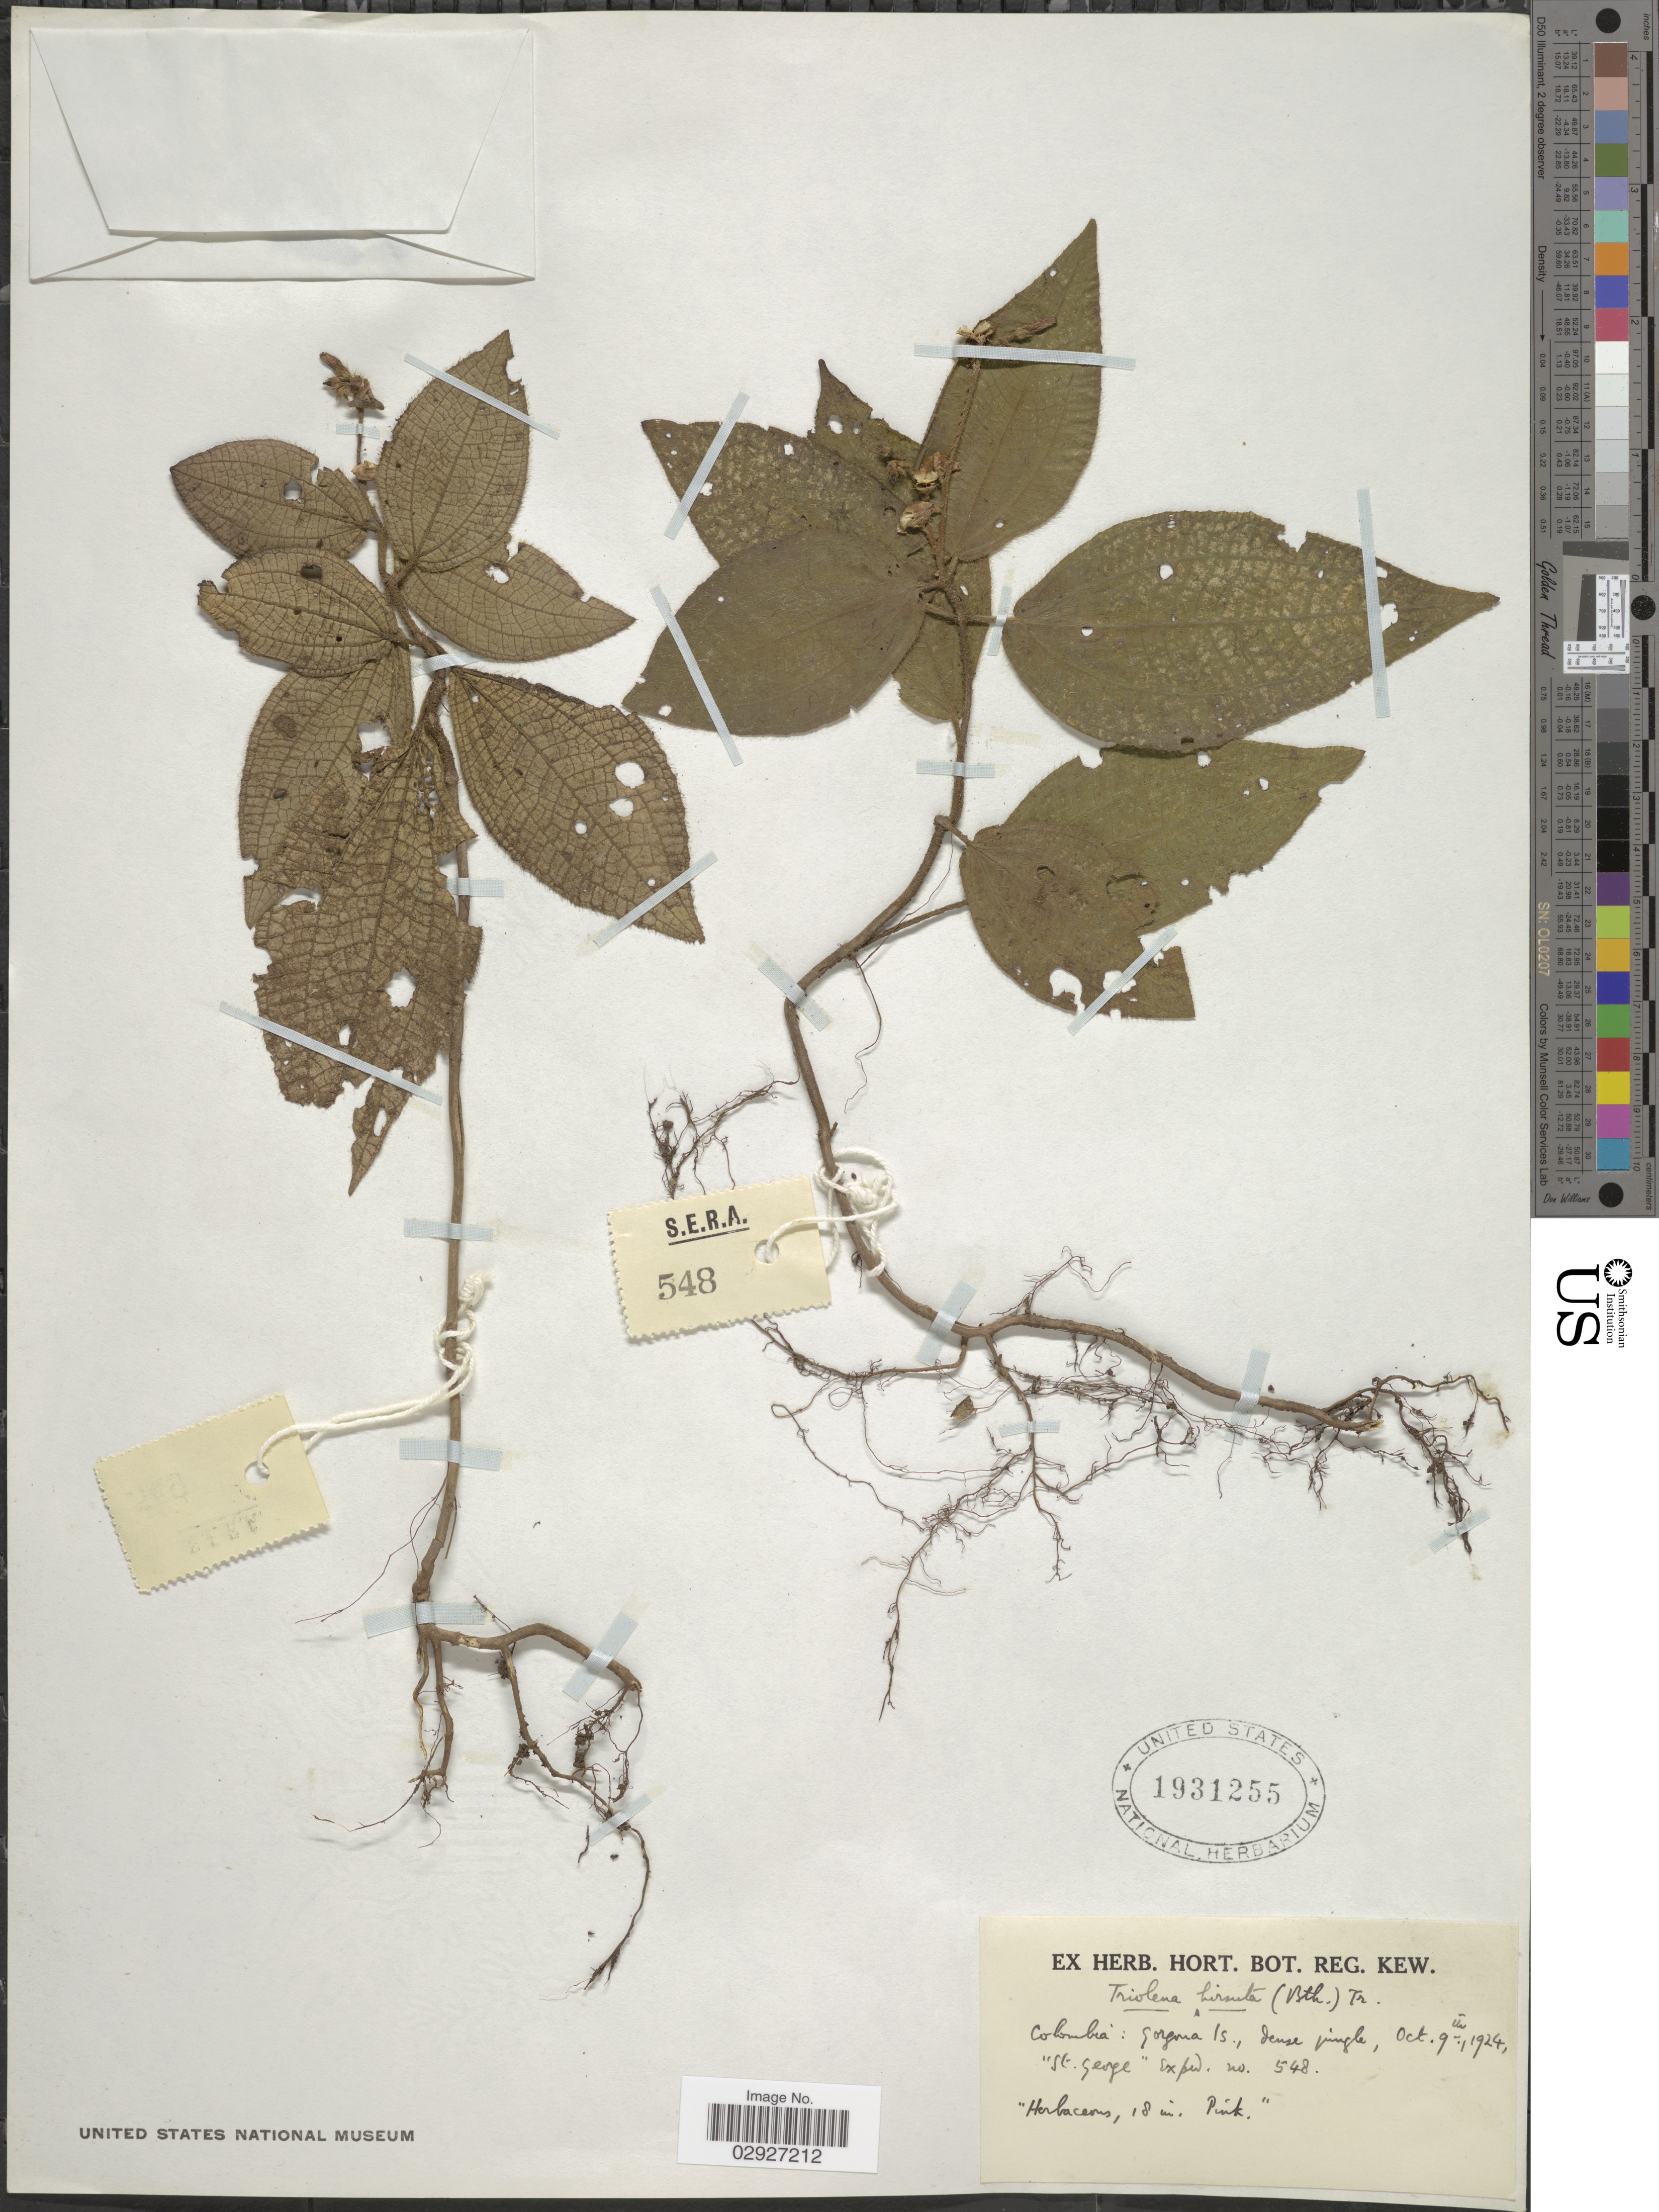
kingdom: Plantae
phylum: Tracheophyta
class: Magnoliopsida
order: Myrtales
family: Melastomataceae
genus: Triolena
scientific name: Triolena hirsuta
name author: (Benth.) Triana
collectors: St. George Exped.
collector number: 548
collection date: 1924-10-09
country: Colombia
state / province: Cauca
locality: Gorgona Is.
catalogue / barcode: US 1931255